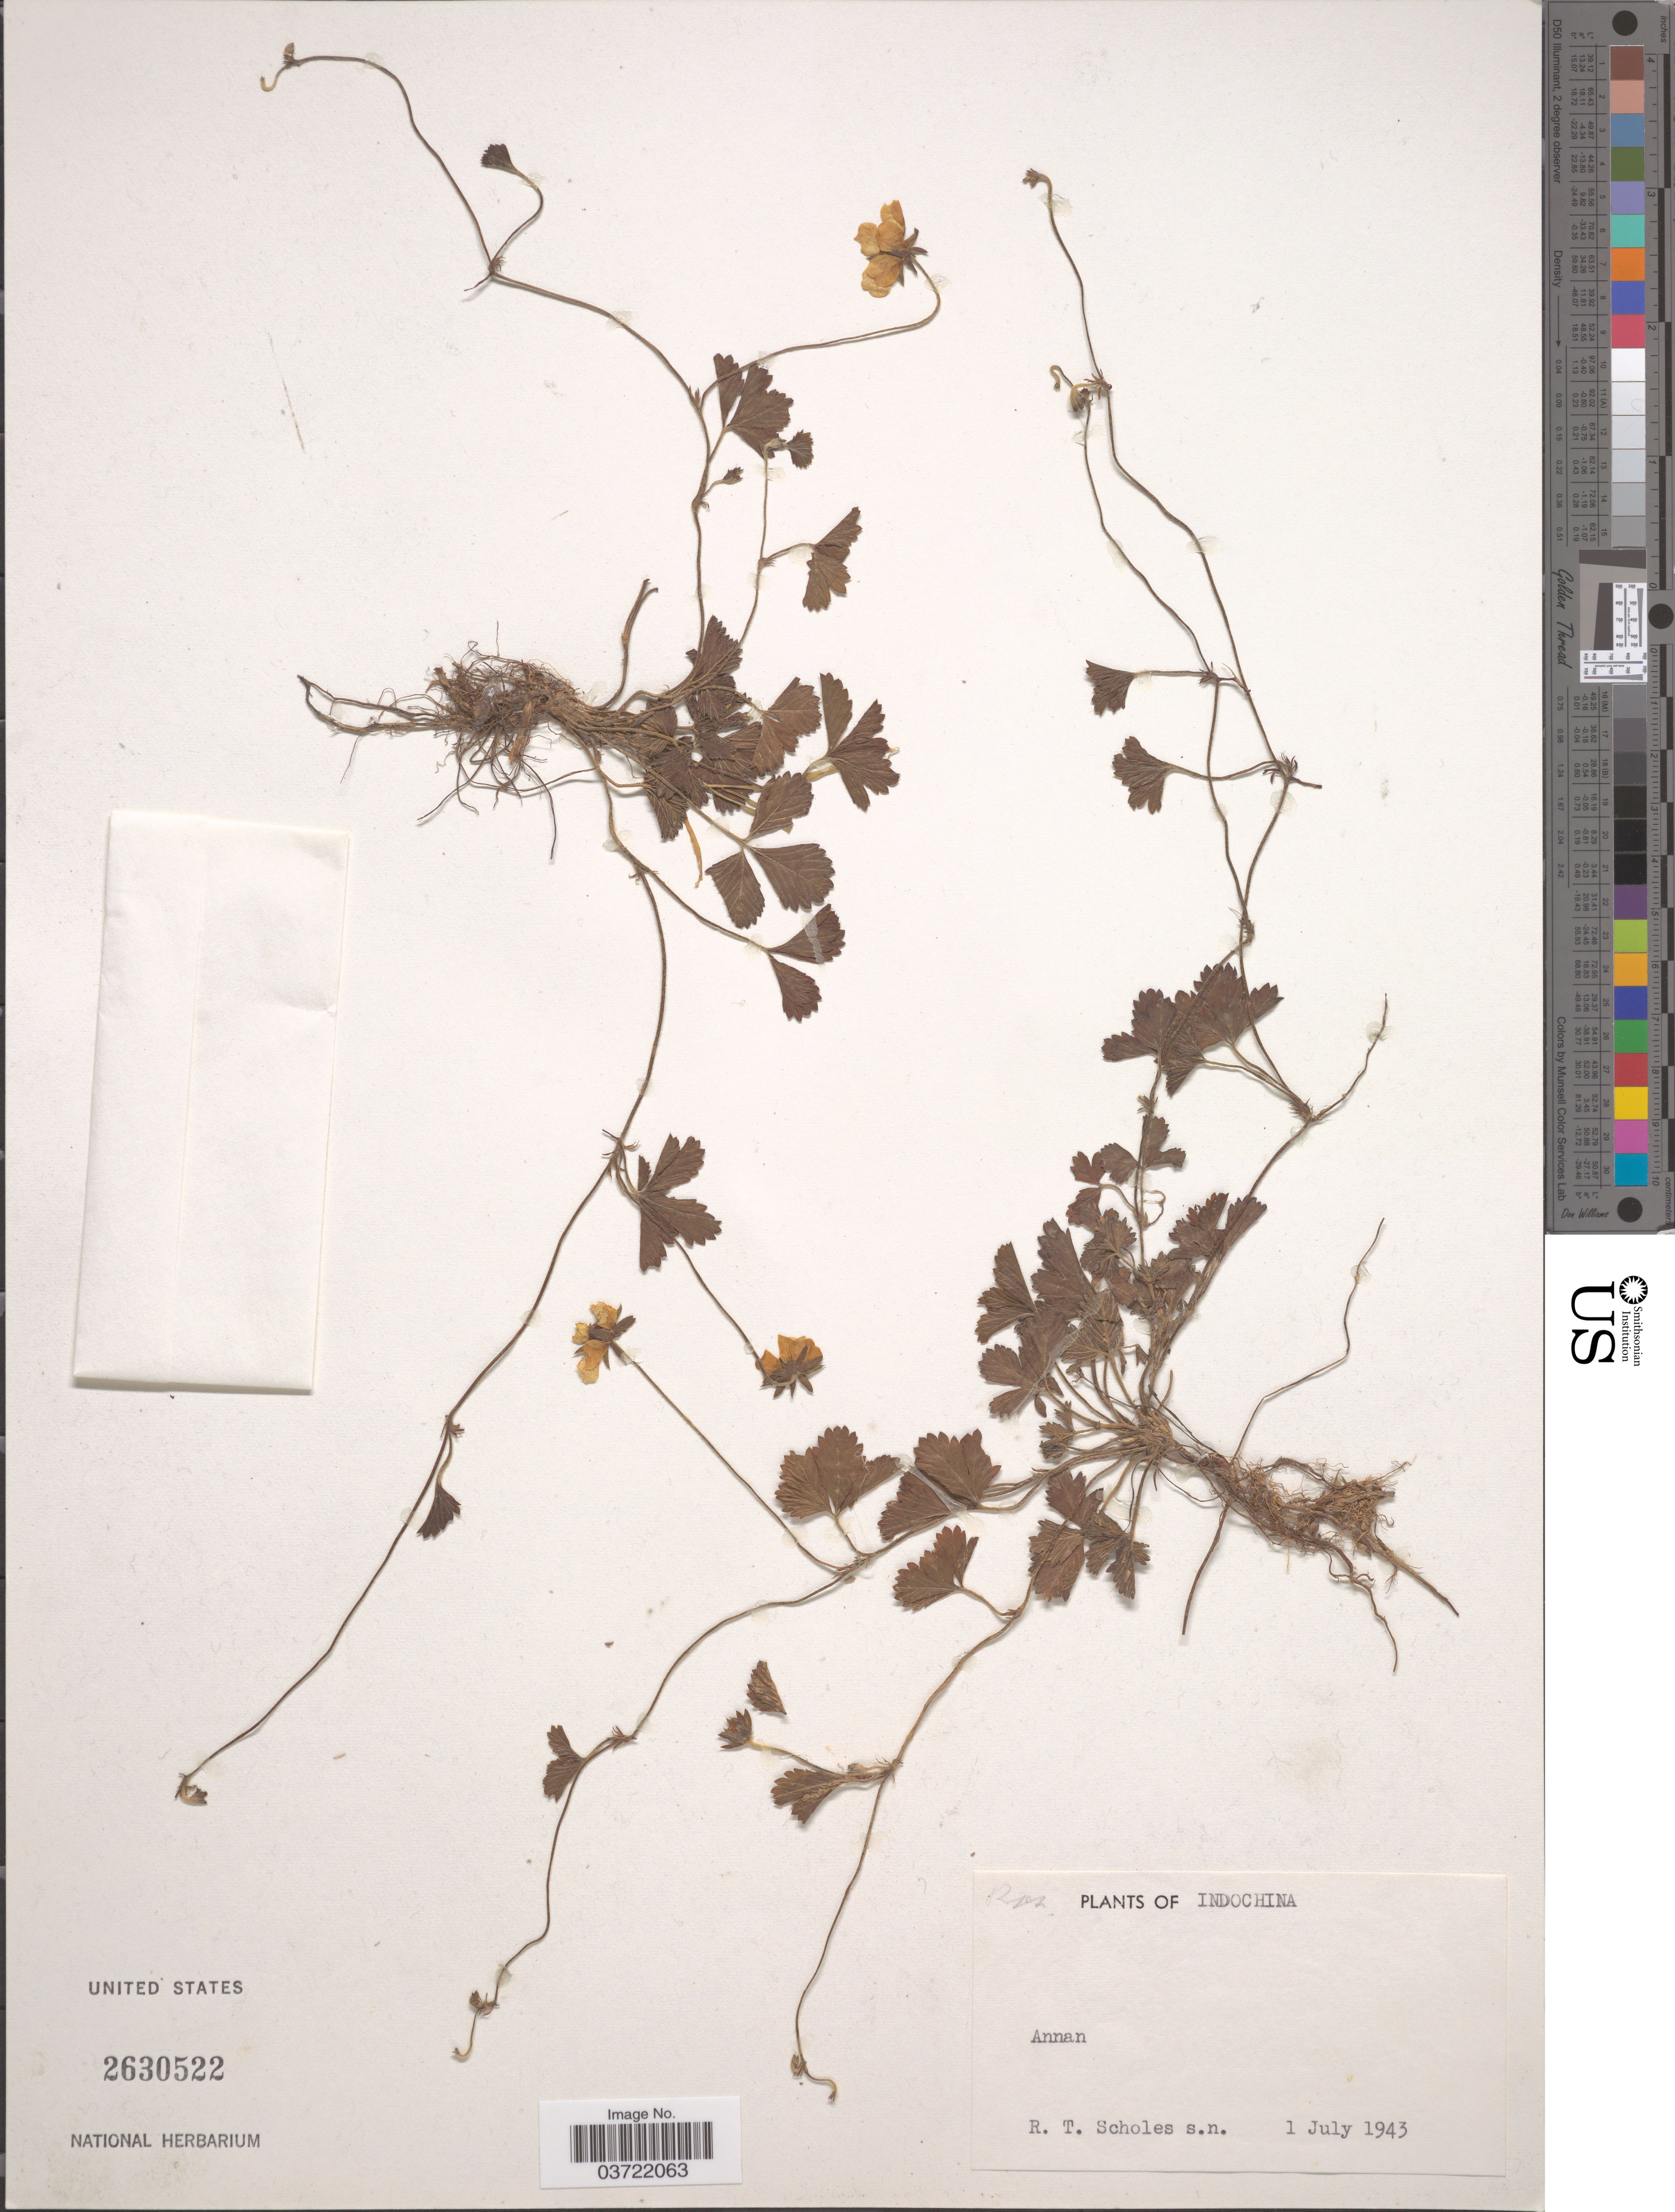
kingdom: Plantae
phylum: Tracheophyta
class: Liliopsida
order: Poales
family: Juncaceae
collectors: R. Scholes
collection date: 1943-07-01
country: Vietnam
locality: Indochina. Annan.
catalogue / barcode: US 2630522